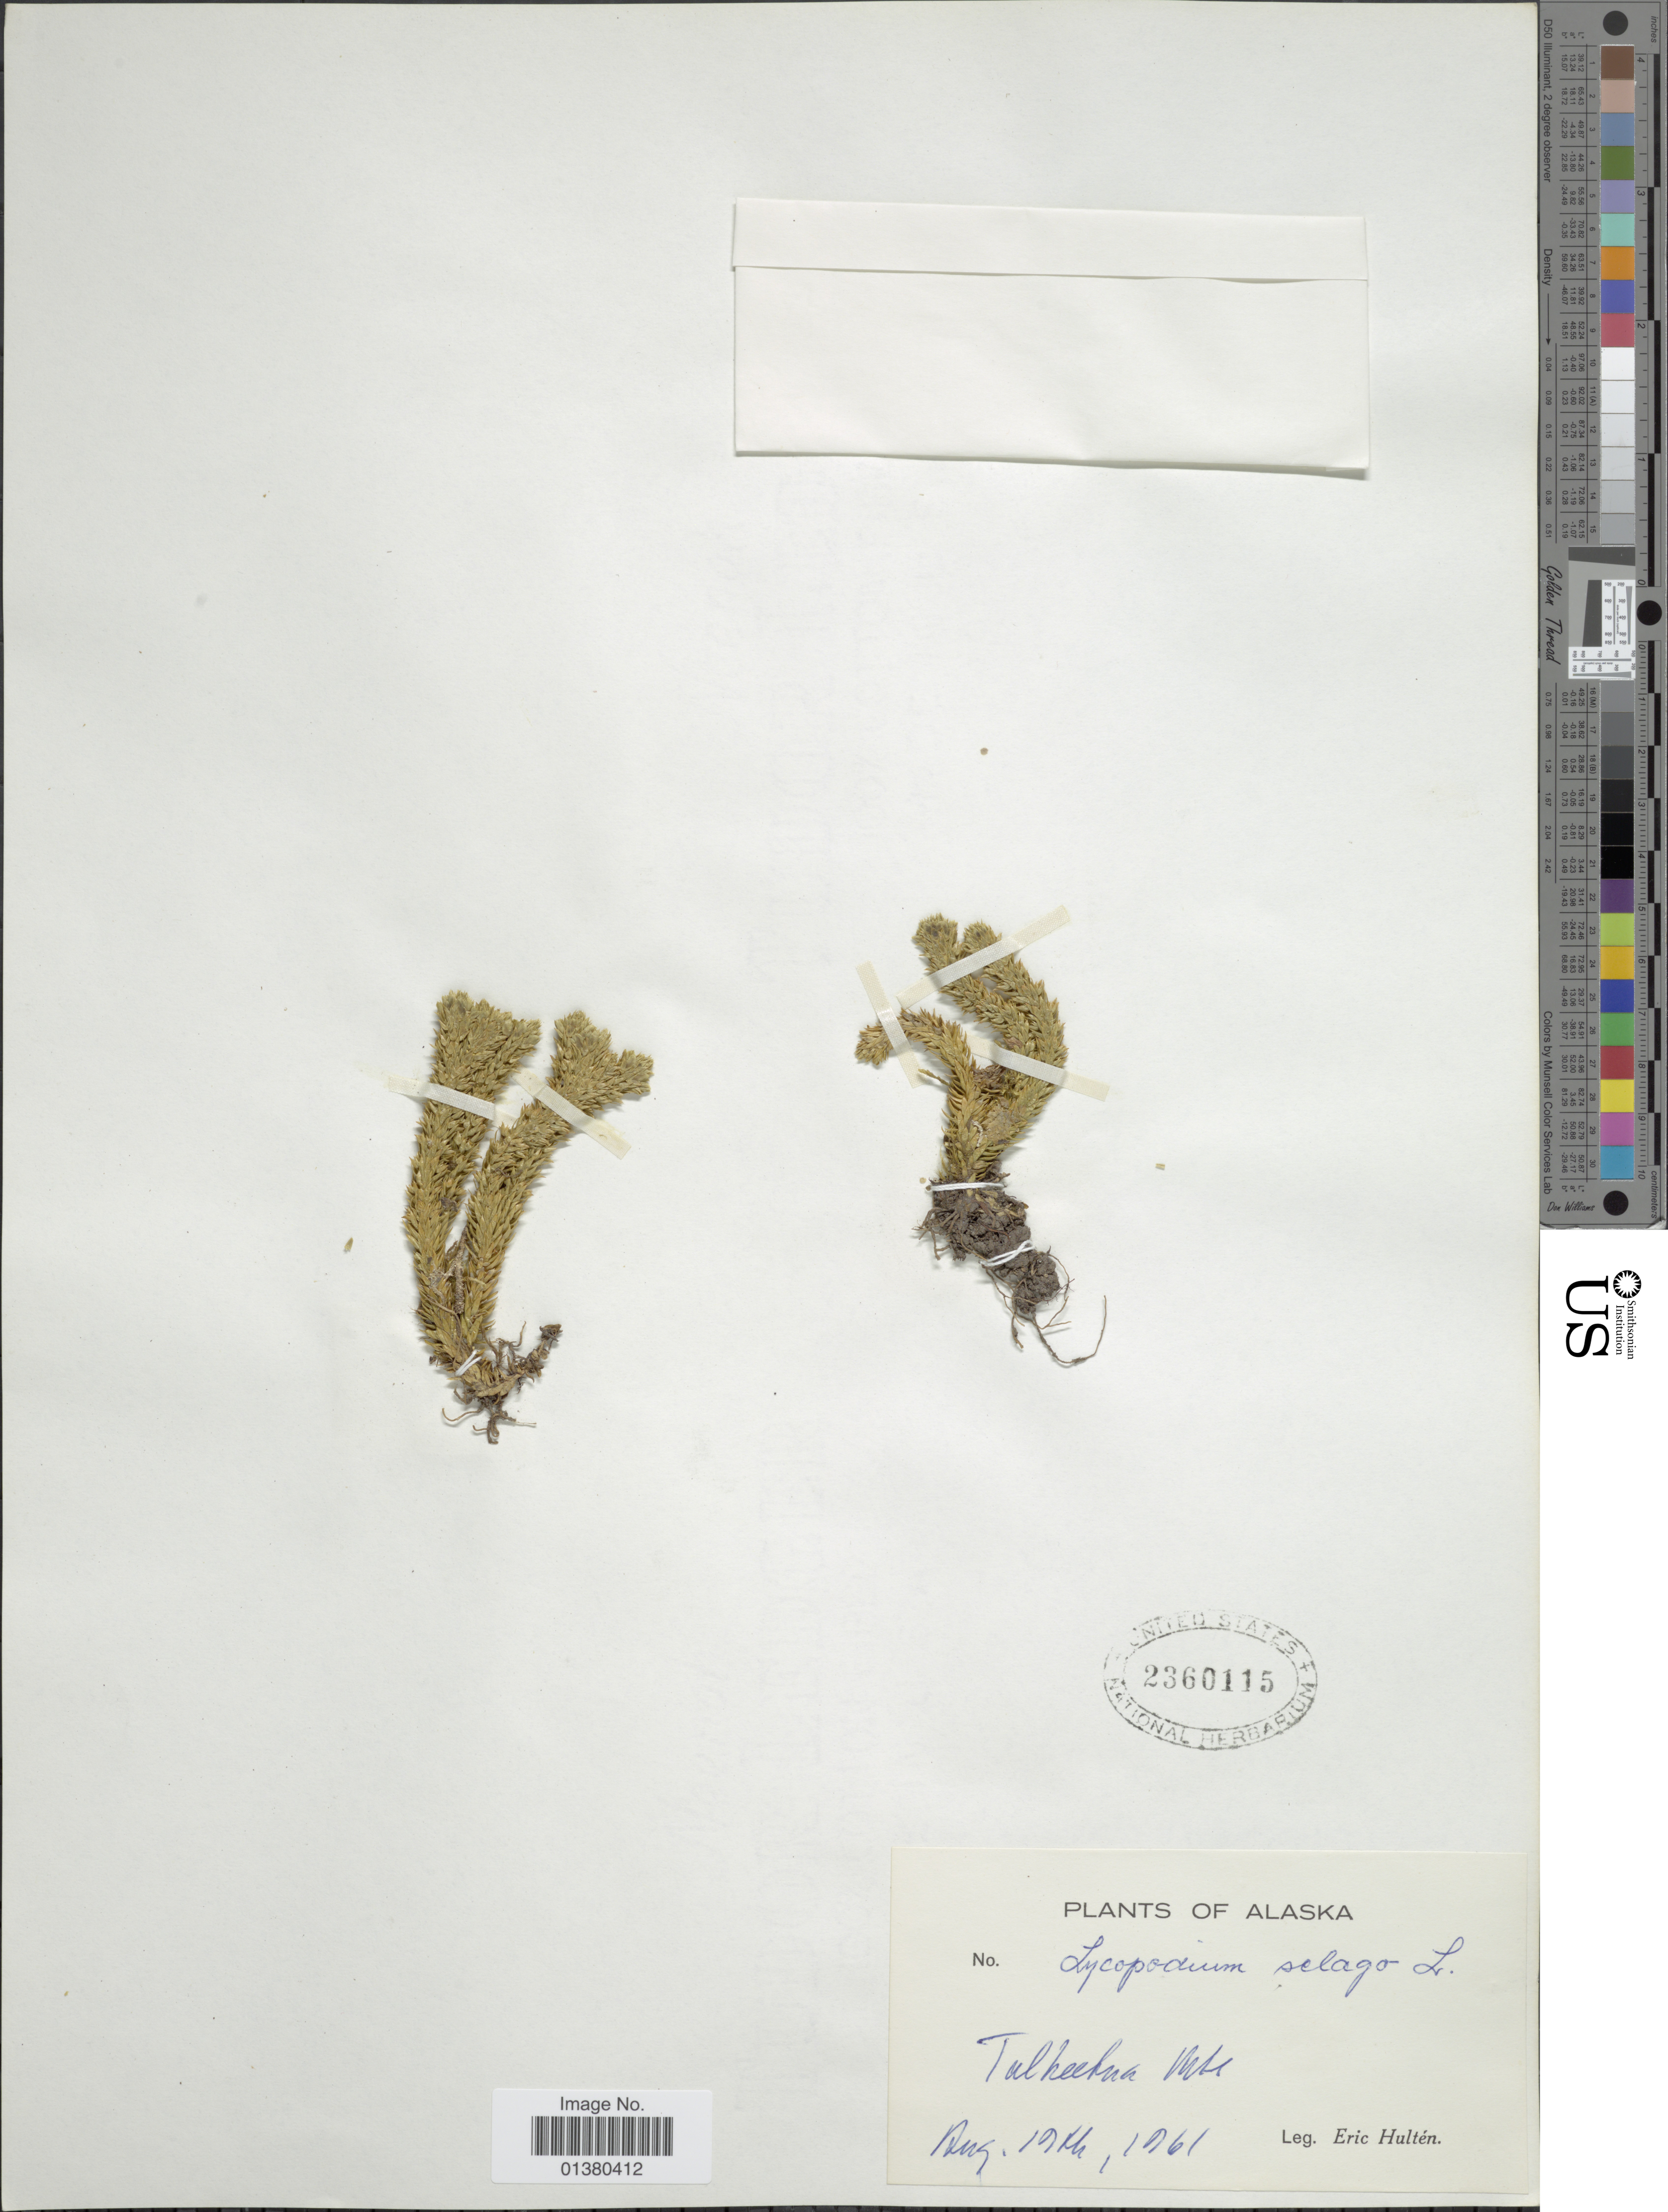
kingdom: Plantae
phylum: Tracheophyta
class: Lycopodiopsida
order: Lycopodiales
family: Lycopodiaceae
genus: Huperzia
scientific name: Huperzia selago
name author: (L.) Bernh. ex Schrank & Mart.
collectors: E. G. Hultén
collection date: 1961-08-19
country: United States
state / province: Alaska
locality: Talkeetna Mts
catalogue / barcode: US 2360115